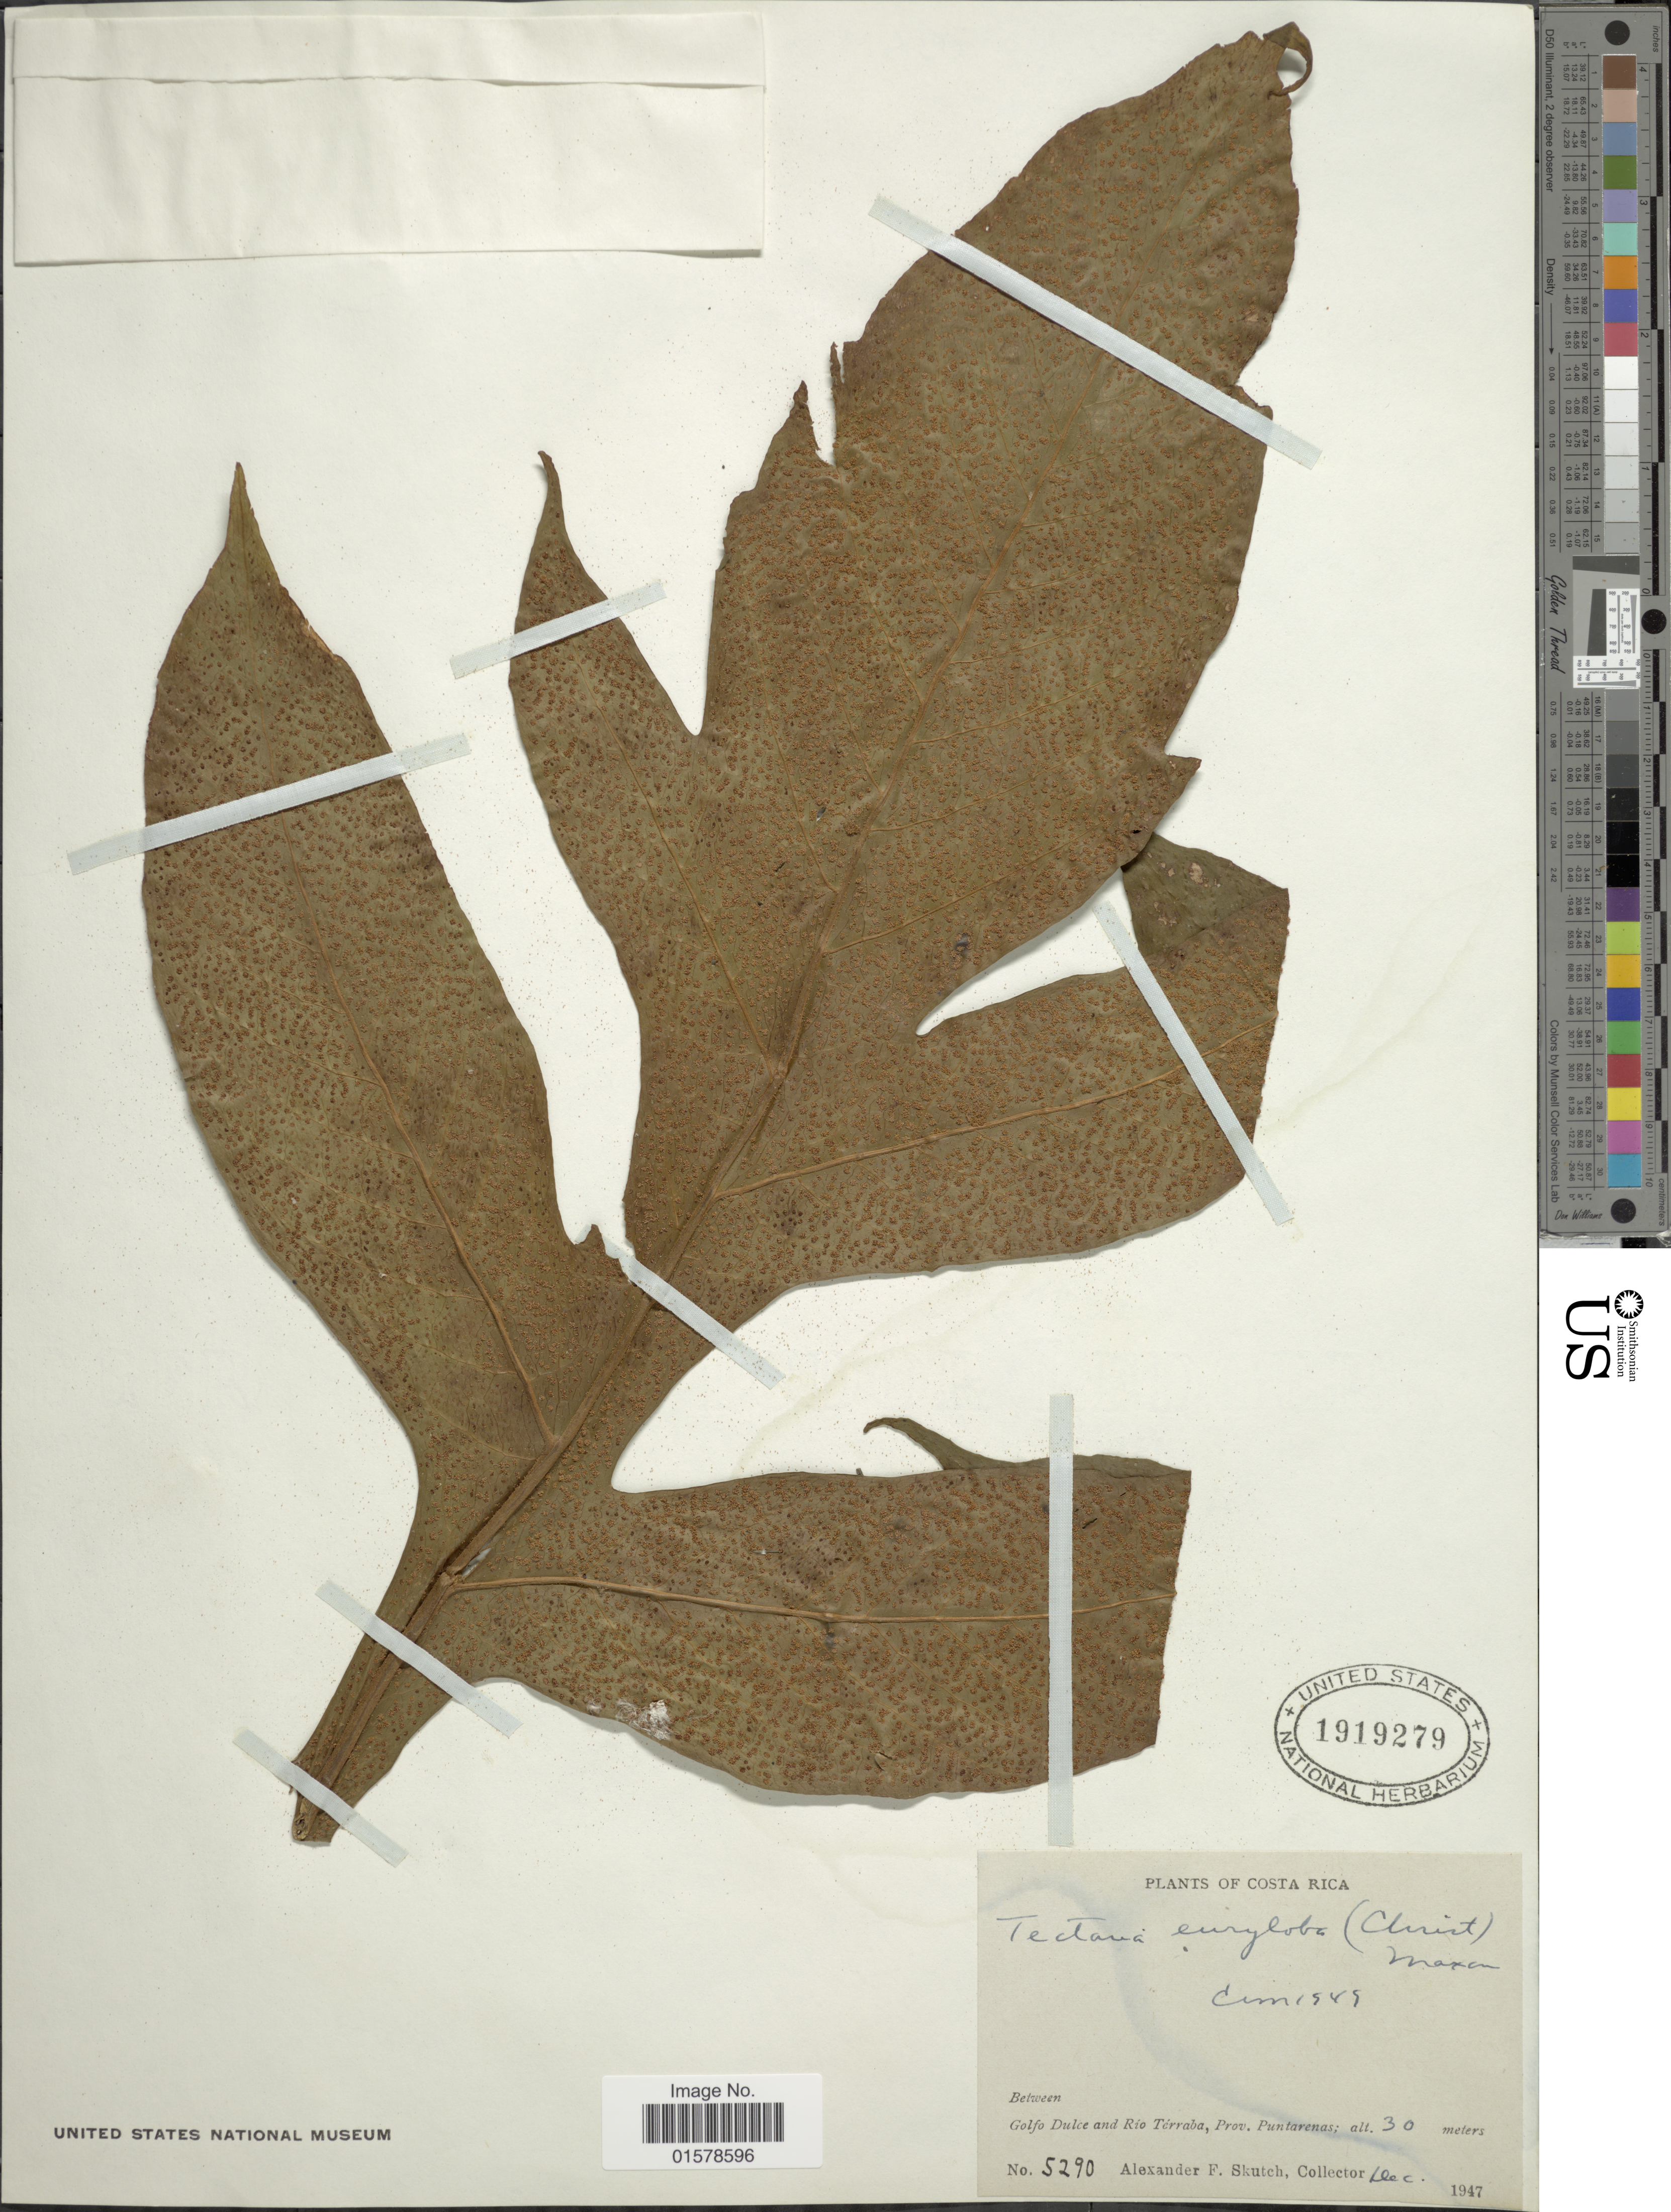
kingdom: Plantae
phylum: Tracheophyta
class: Polypodiopsida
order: Polypodiales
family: Tectariaceae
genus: Tectaria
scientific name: Tectaria nicotianifolia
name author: (Baker) C. Chr.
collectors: A. F. Skutch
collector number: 5290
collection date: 1947-12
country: Costa Rica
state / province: Puntarenas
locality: Between Dulce and Rio Terraba, prov. Puntarenas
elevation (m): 30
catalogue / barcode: US 1919279